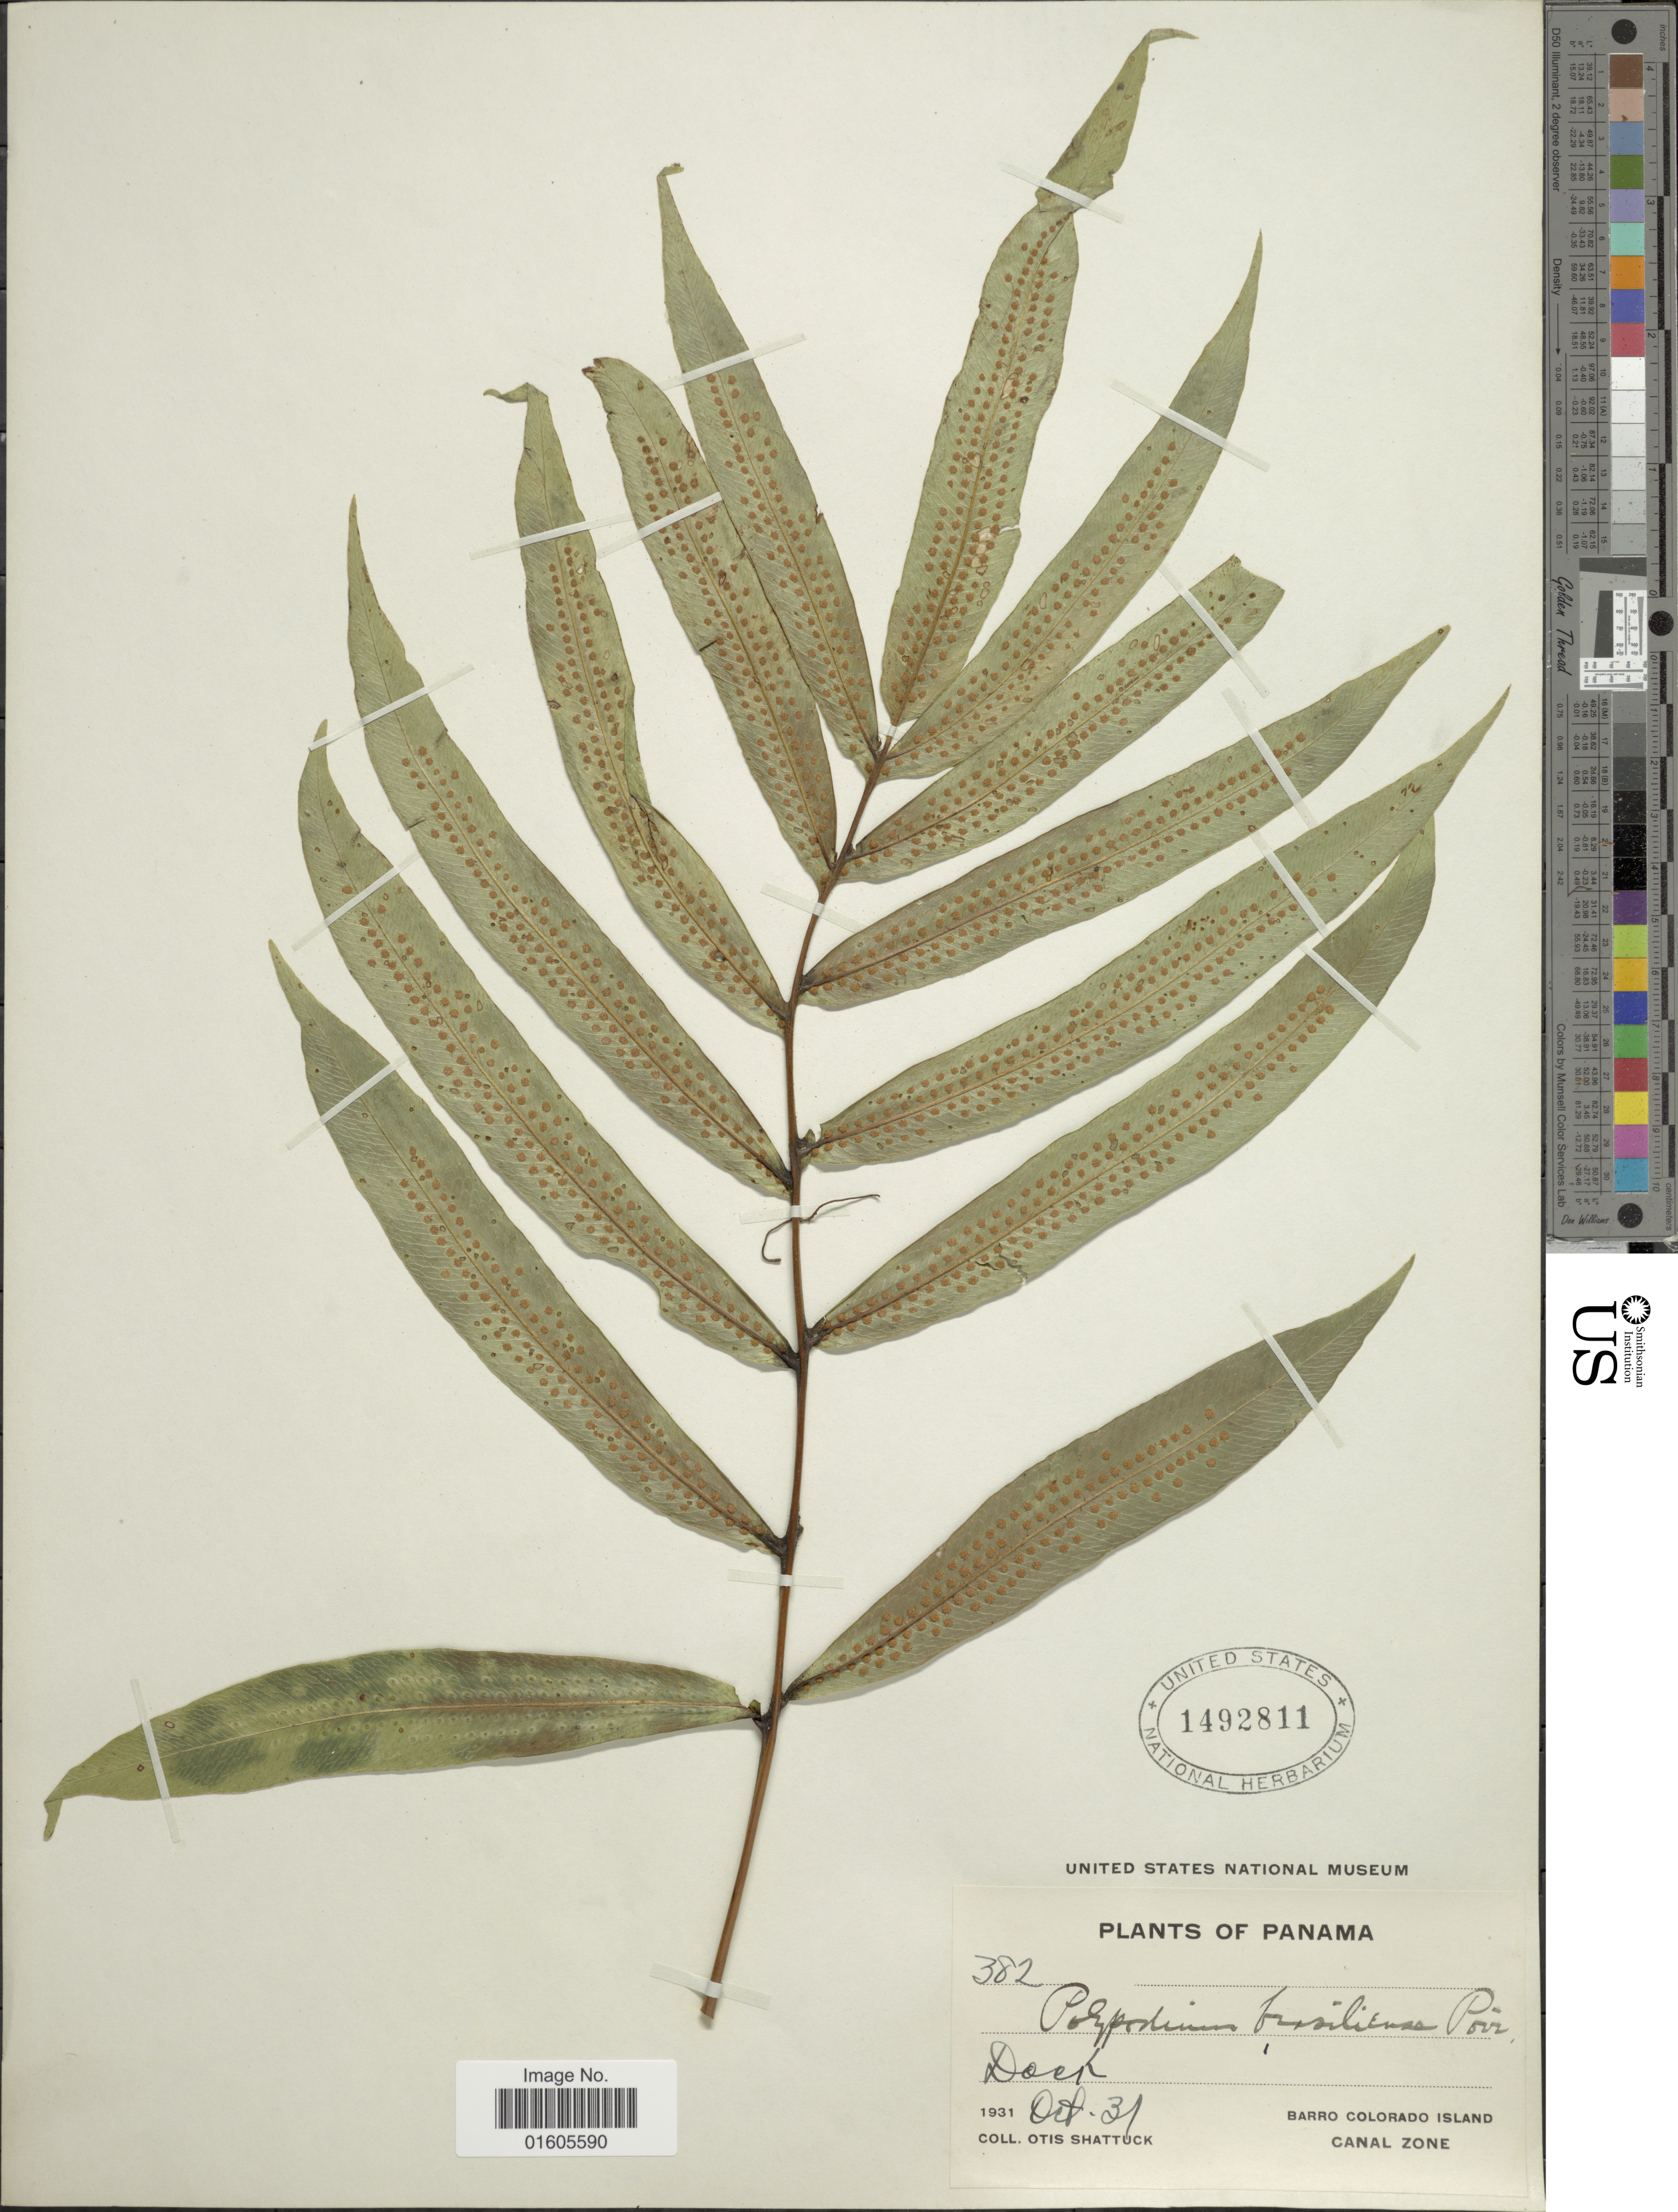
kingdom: Plantae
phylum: Tracheophyta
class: Polypodiopsida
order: Polypodiales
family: Polypodiaceae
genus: Serpocaulon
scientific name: Serpocaulon triseriale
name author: (Sw.) A.R. Sm.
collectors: O. Shattuck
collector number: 382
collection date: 1931-10-31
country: Panama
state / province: Panamá Oeste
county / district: Canal Zone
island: Barro Colorado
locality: Barro Colorado Island, Canal Zone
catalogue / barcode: US 1492811